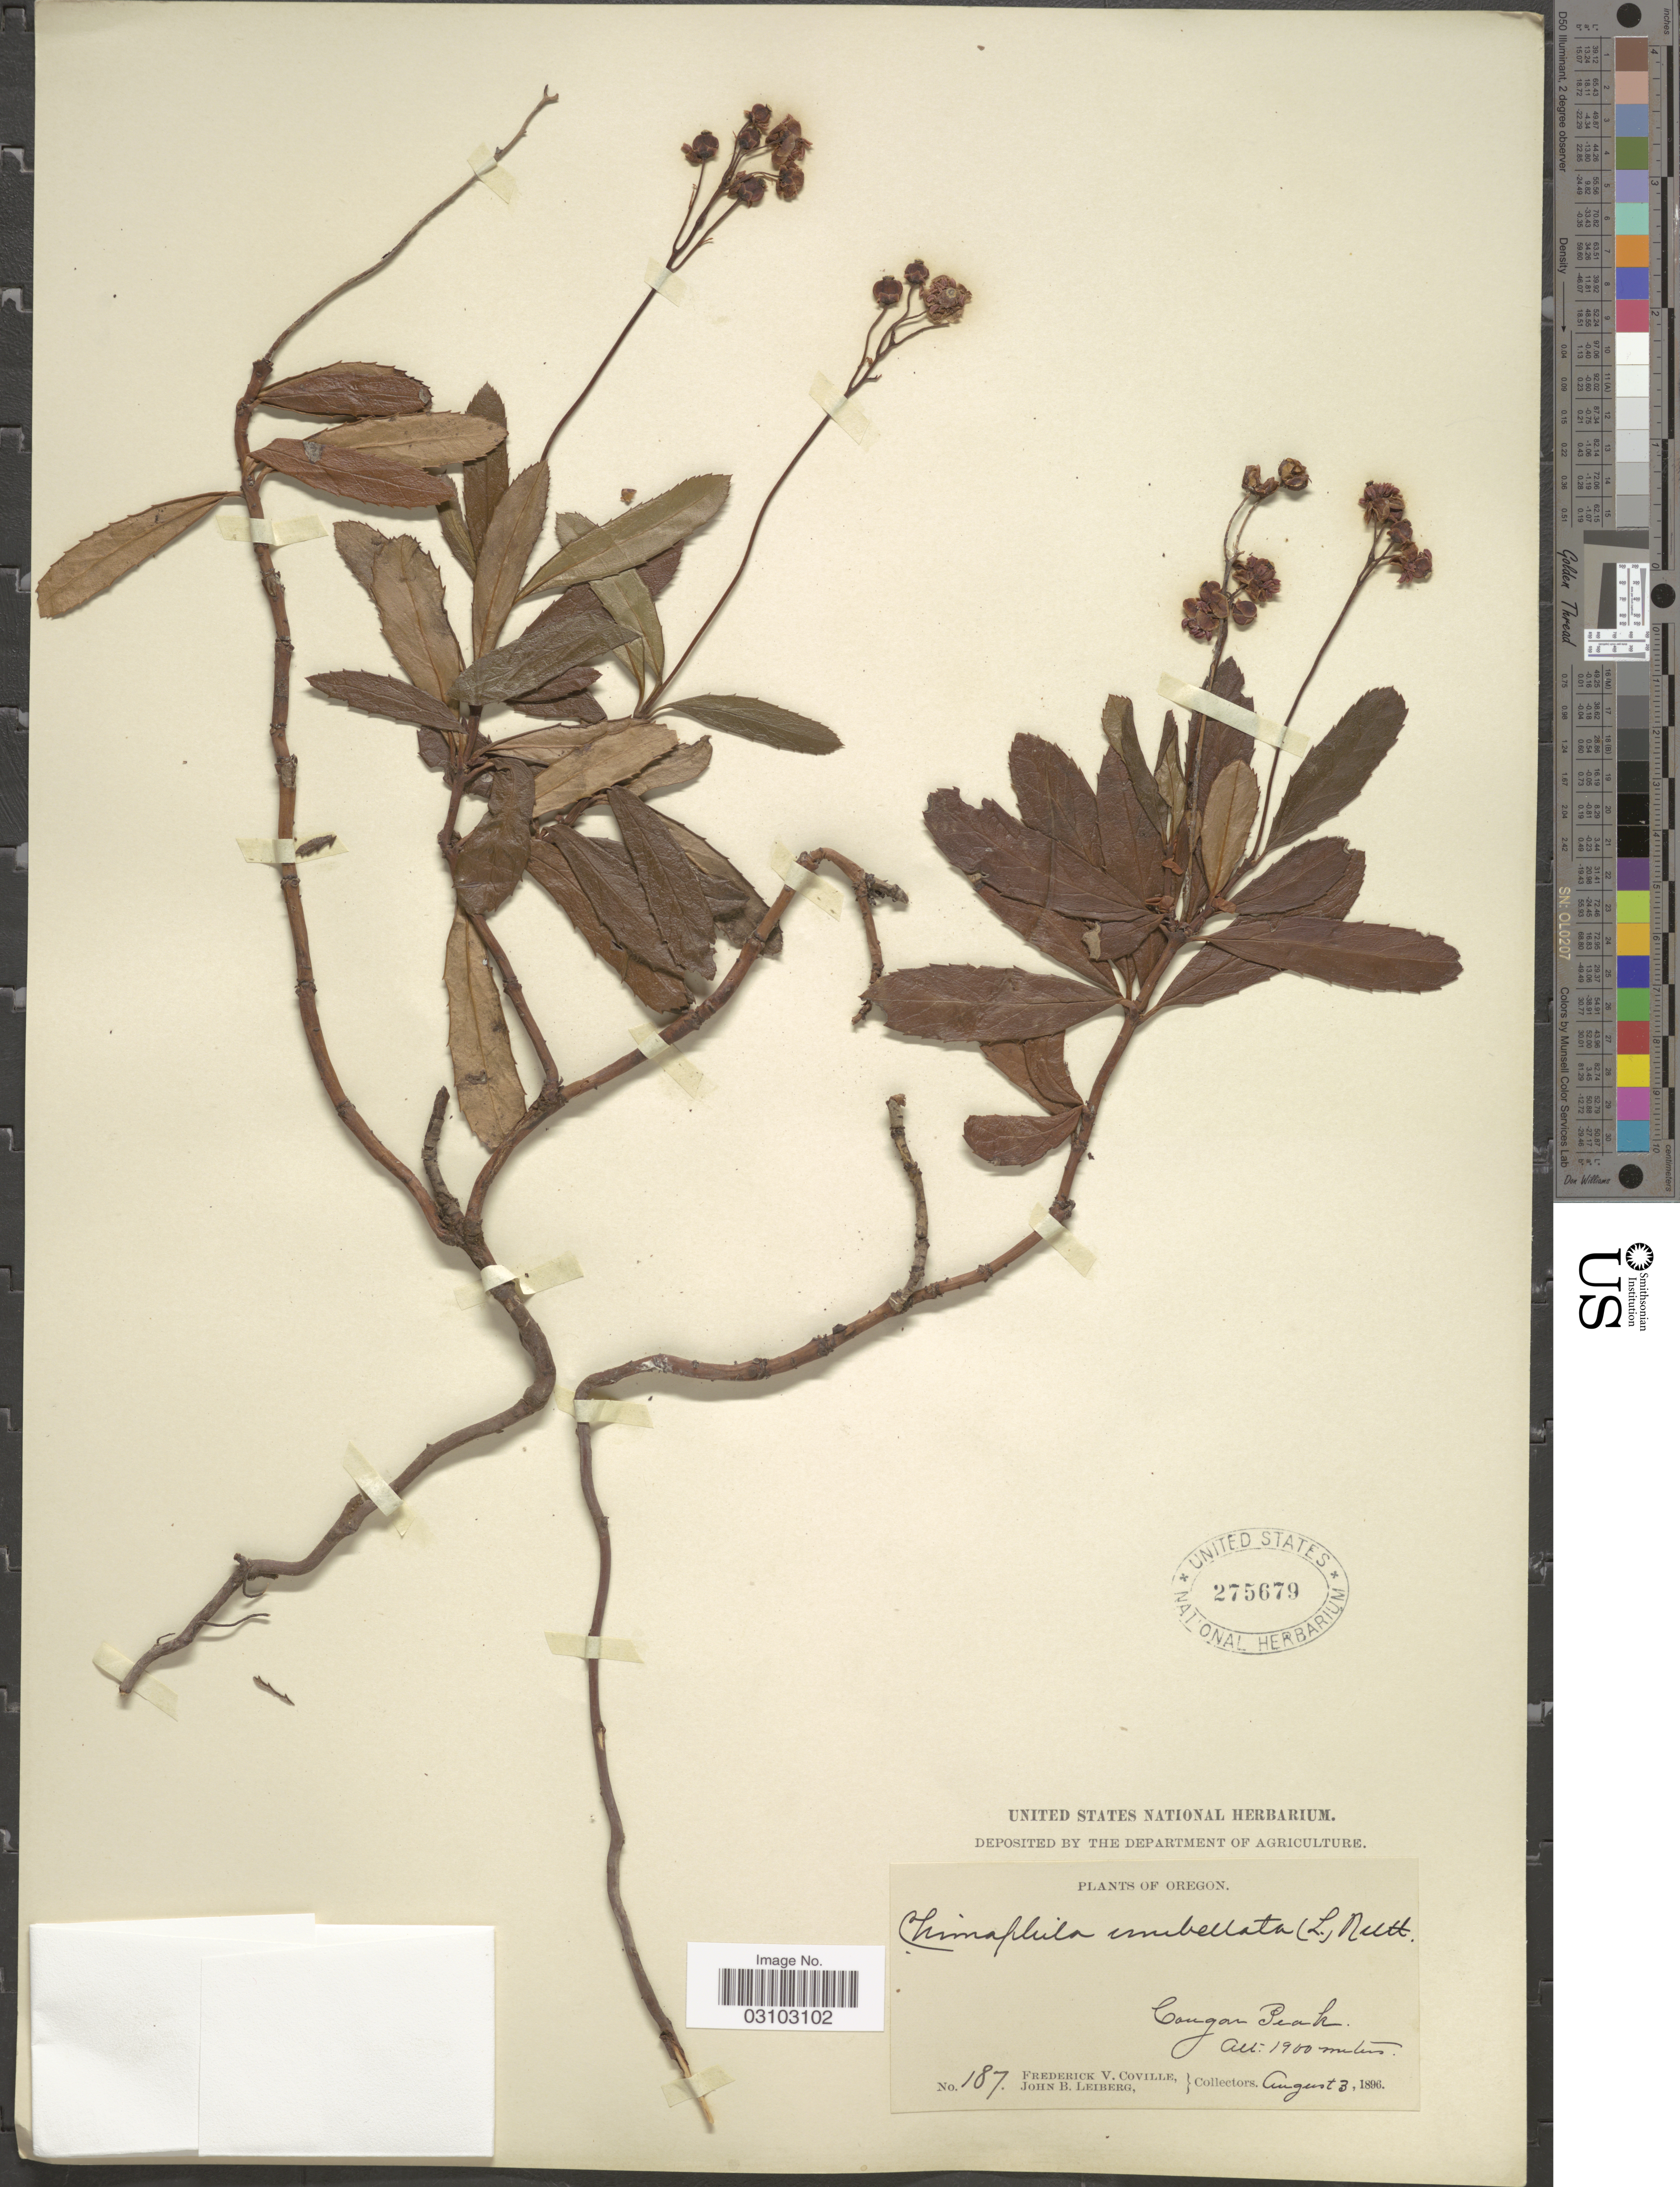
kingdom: Plantae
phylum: Tracheophyta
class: Magnoliopsida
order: Ericales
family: Ericaceae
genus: Chimaphila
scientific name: Chimaphila umbellata var. occidentalis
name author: (Rydb.) S.F. Blake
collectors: F. V. Coville & J. B. Leiberg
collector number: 187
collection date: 1896-08-03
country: United States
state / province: Oregon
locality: Cougar Peak.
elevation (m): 1900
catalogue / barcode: US 275679